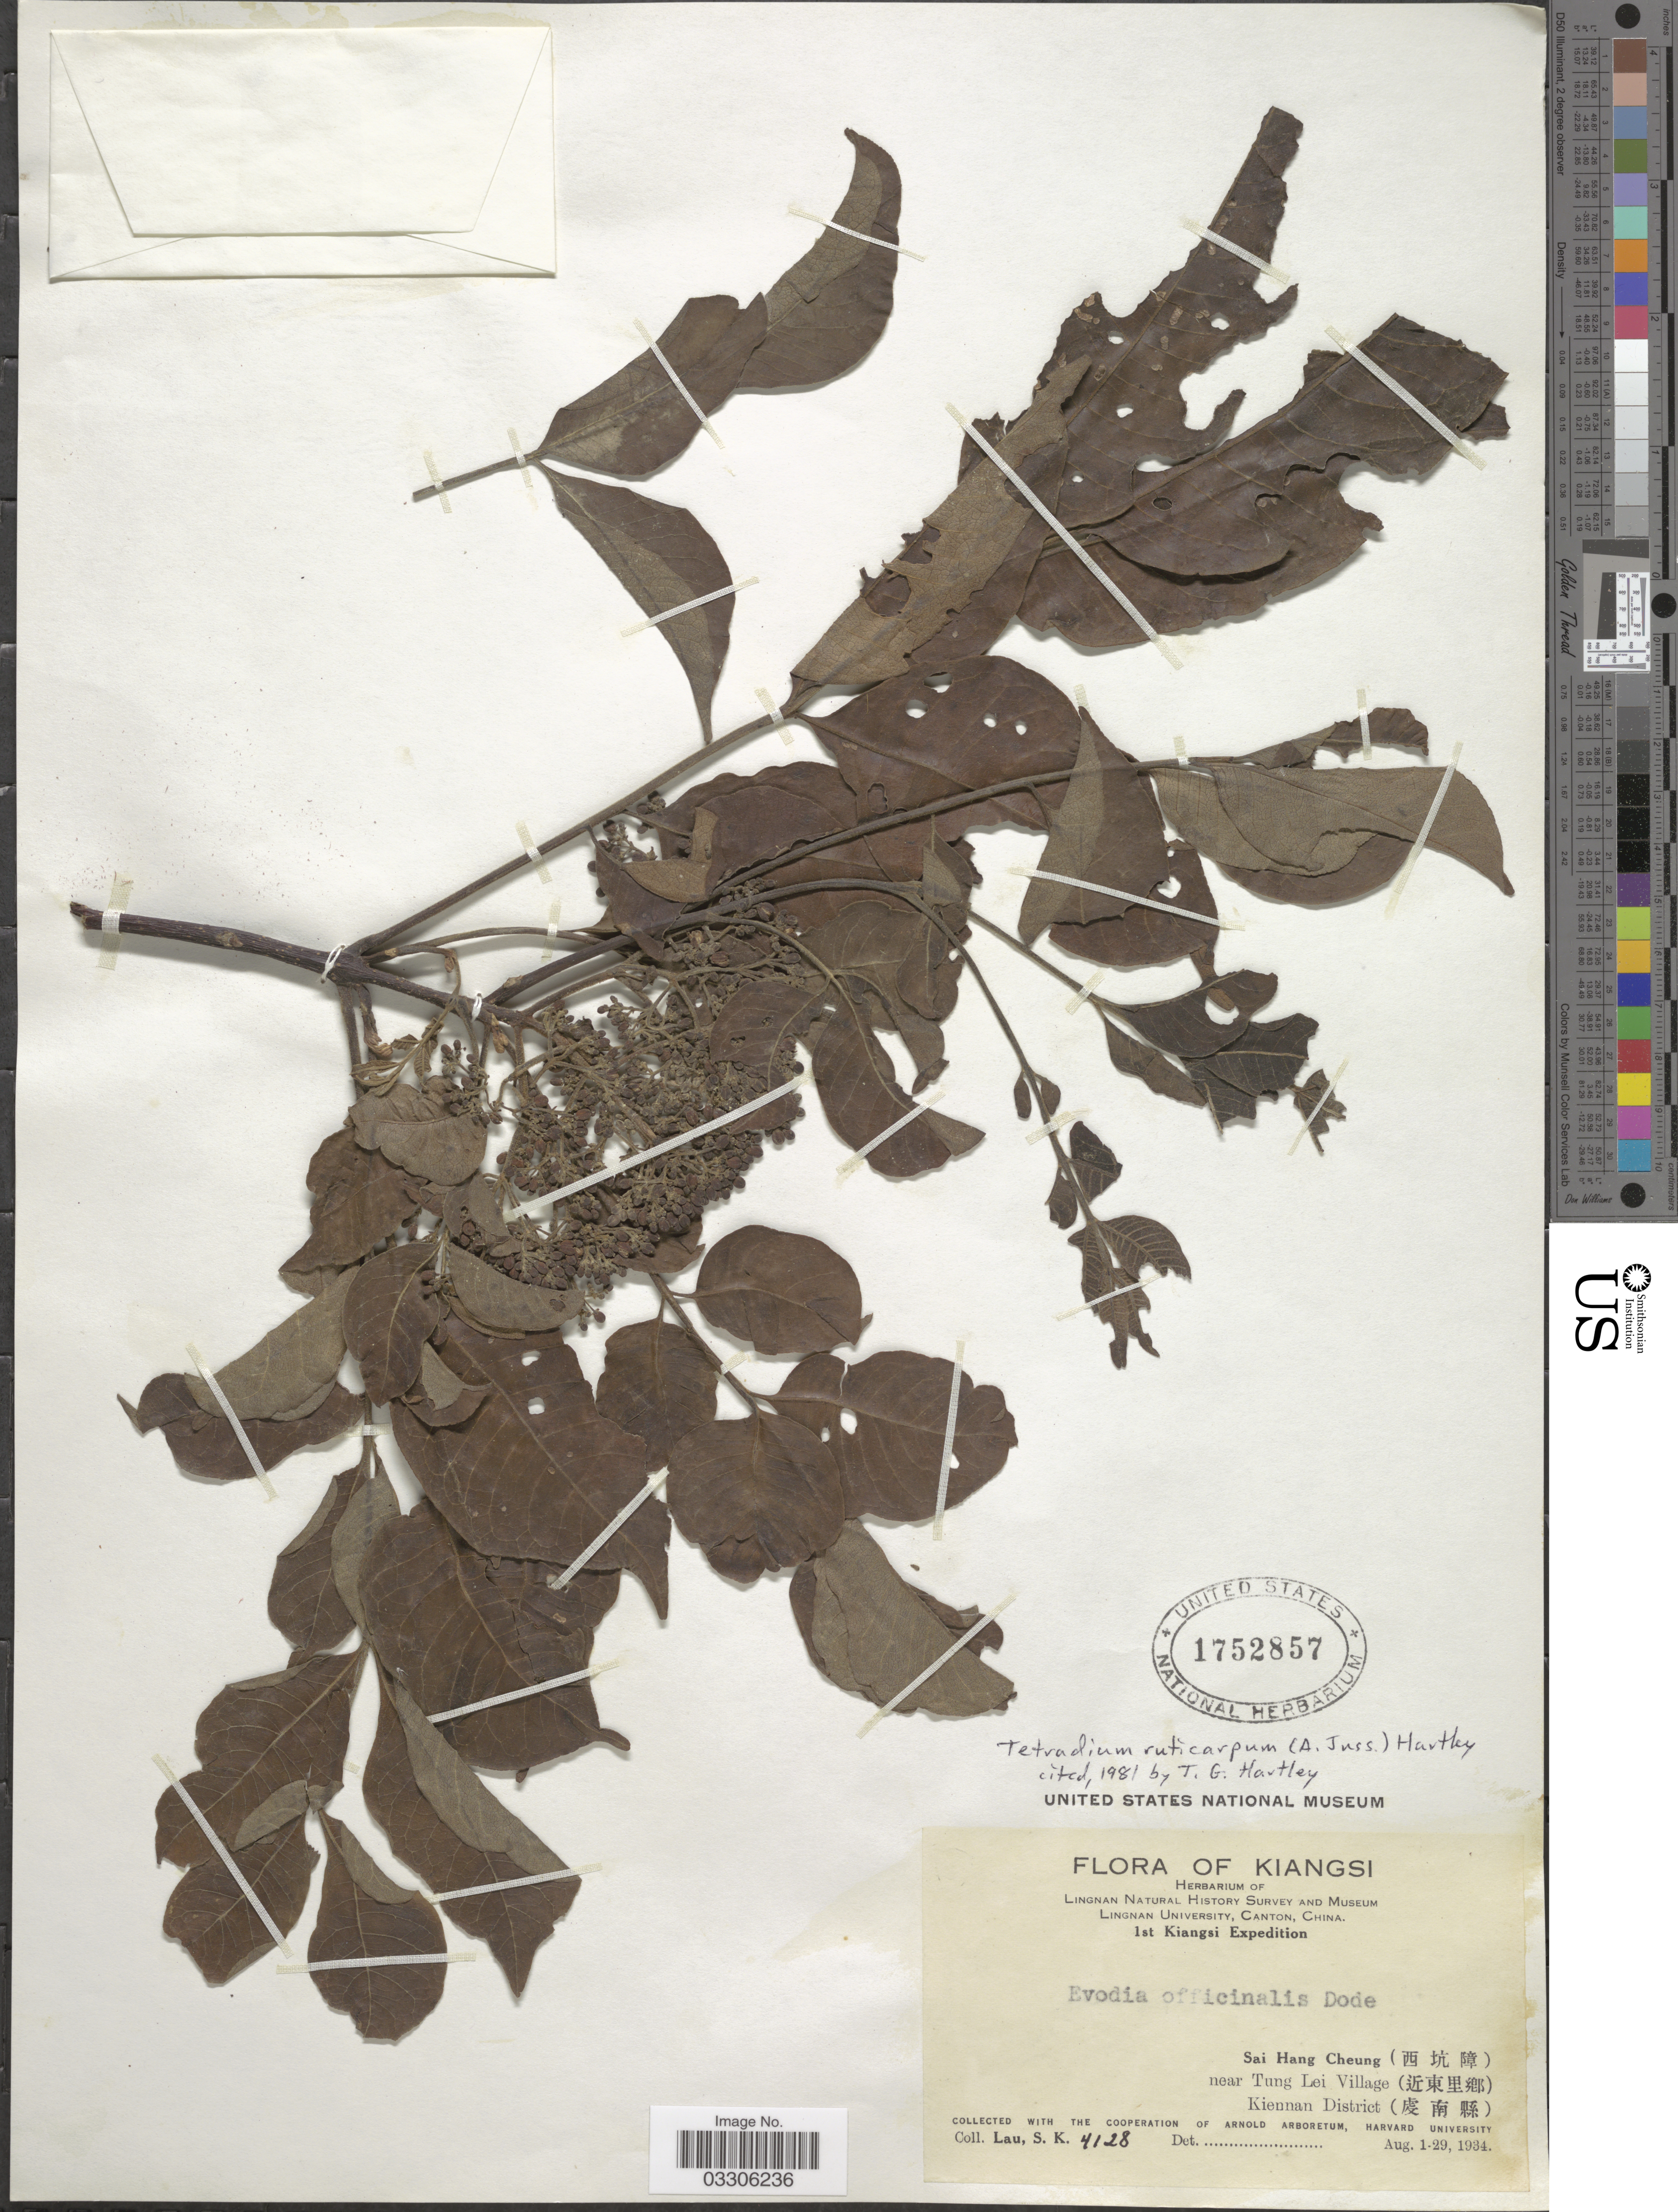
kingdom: Plantae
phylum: Tracheophyta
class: Magnoliopsida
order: Sapindales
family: Rutaceae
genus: Tetradium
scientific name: Tetradium ruticarpum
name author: (A. Juss.) T.G. Hartley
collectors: S. K. Lau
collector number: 4128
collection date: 1934-08-01/1934-08-29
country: China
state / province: Jiangxi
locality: Kiangsi. Sai Hang Cheung (X) near Tung Lei Village (X). Kiennan District (X).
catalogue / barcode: US 1752857